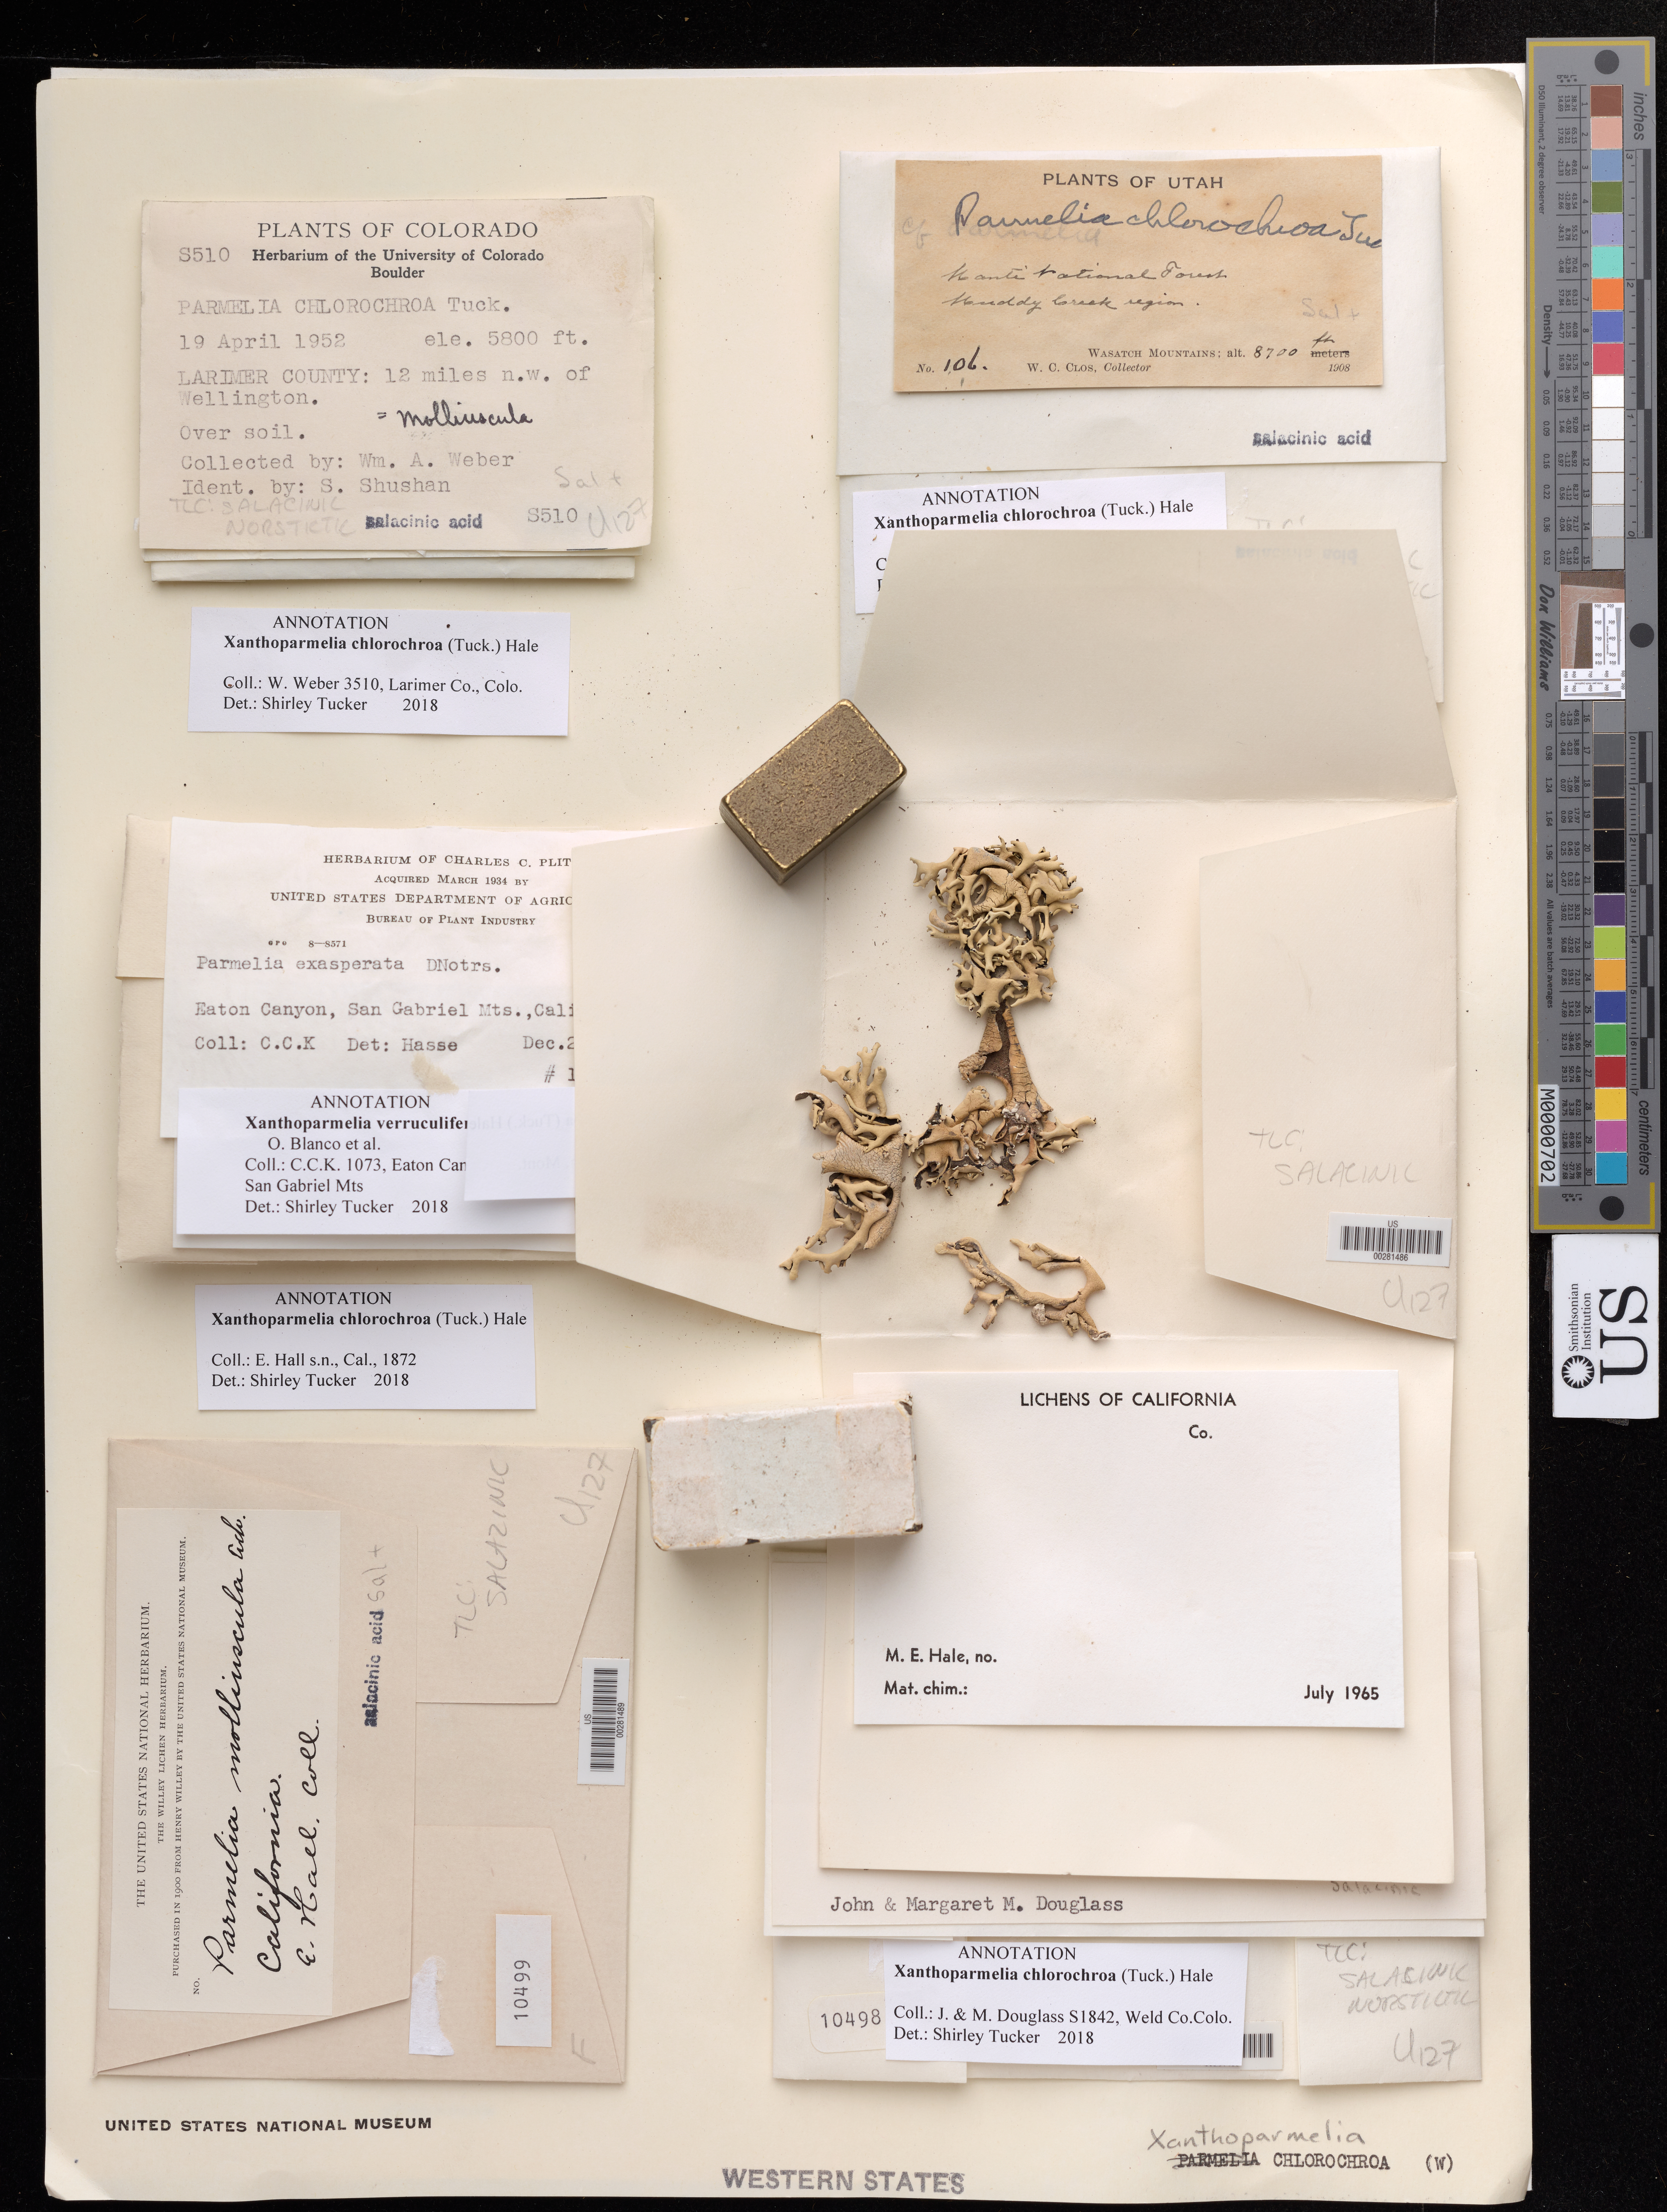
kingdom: Fungi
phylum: Ascomycota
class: Lecanoromycetes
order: Lecanorales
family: Parmeliaceae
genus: Xanthoparmelia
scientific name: Xanthoparmelia chlorochroa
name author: (Tuck.) Hale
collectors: R. S. Williams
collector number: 17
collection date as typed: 24 Jul 1894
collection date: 1894-07-24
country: United States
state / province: Montana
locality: Shelby jct.